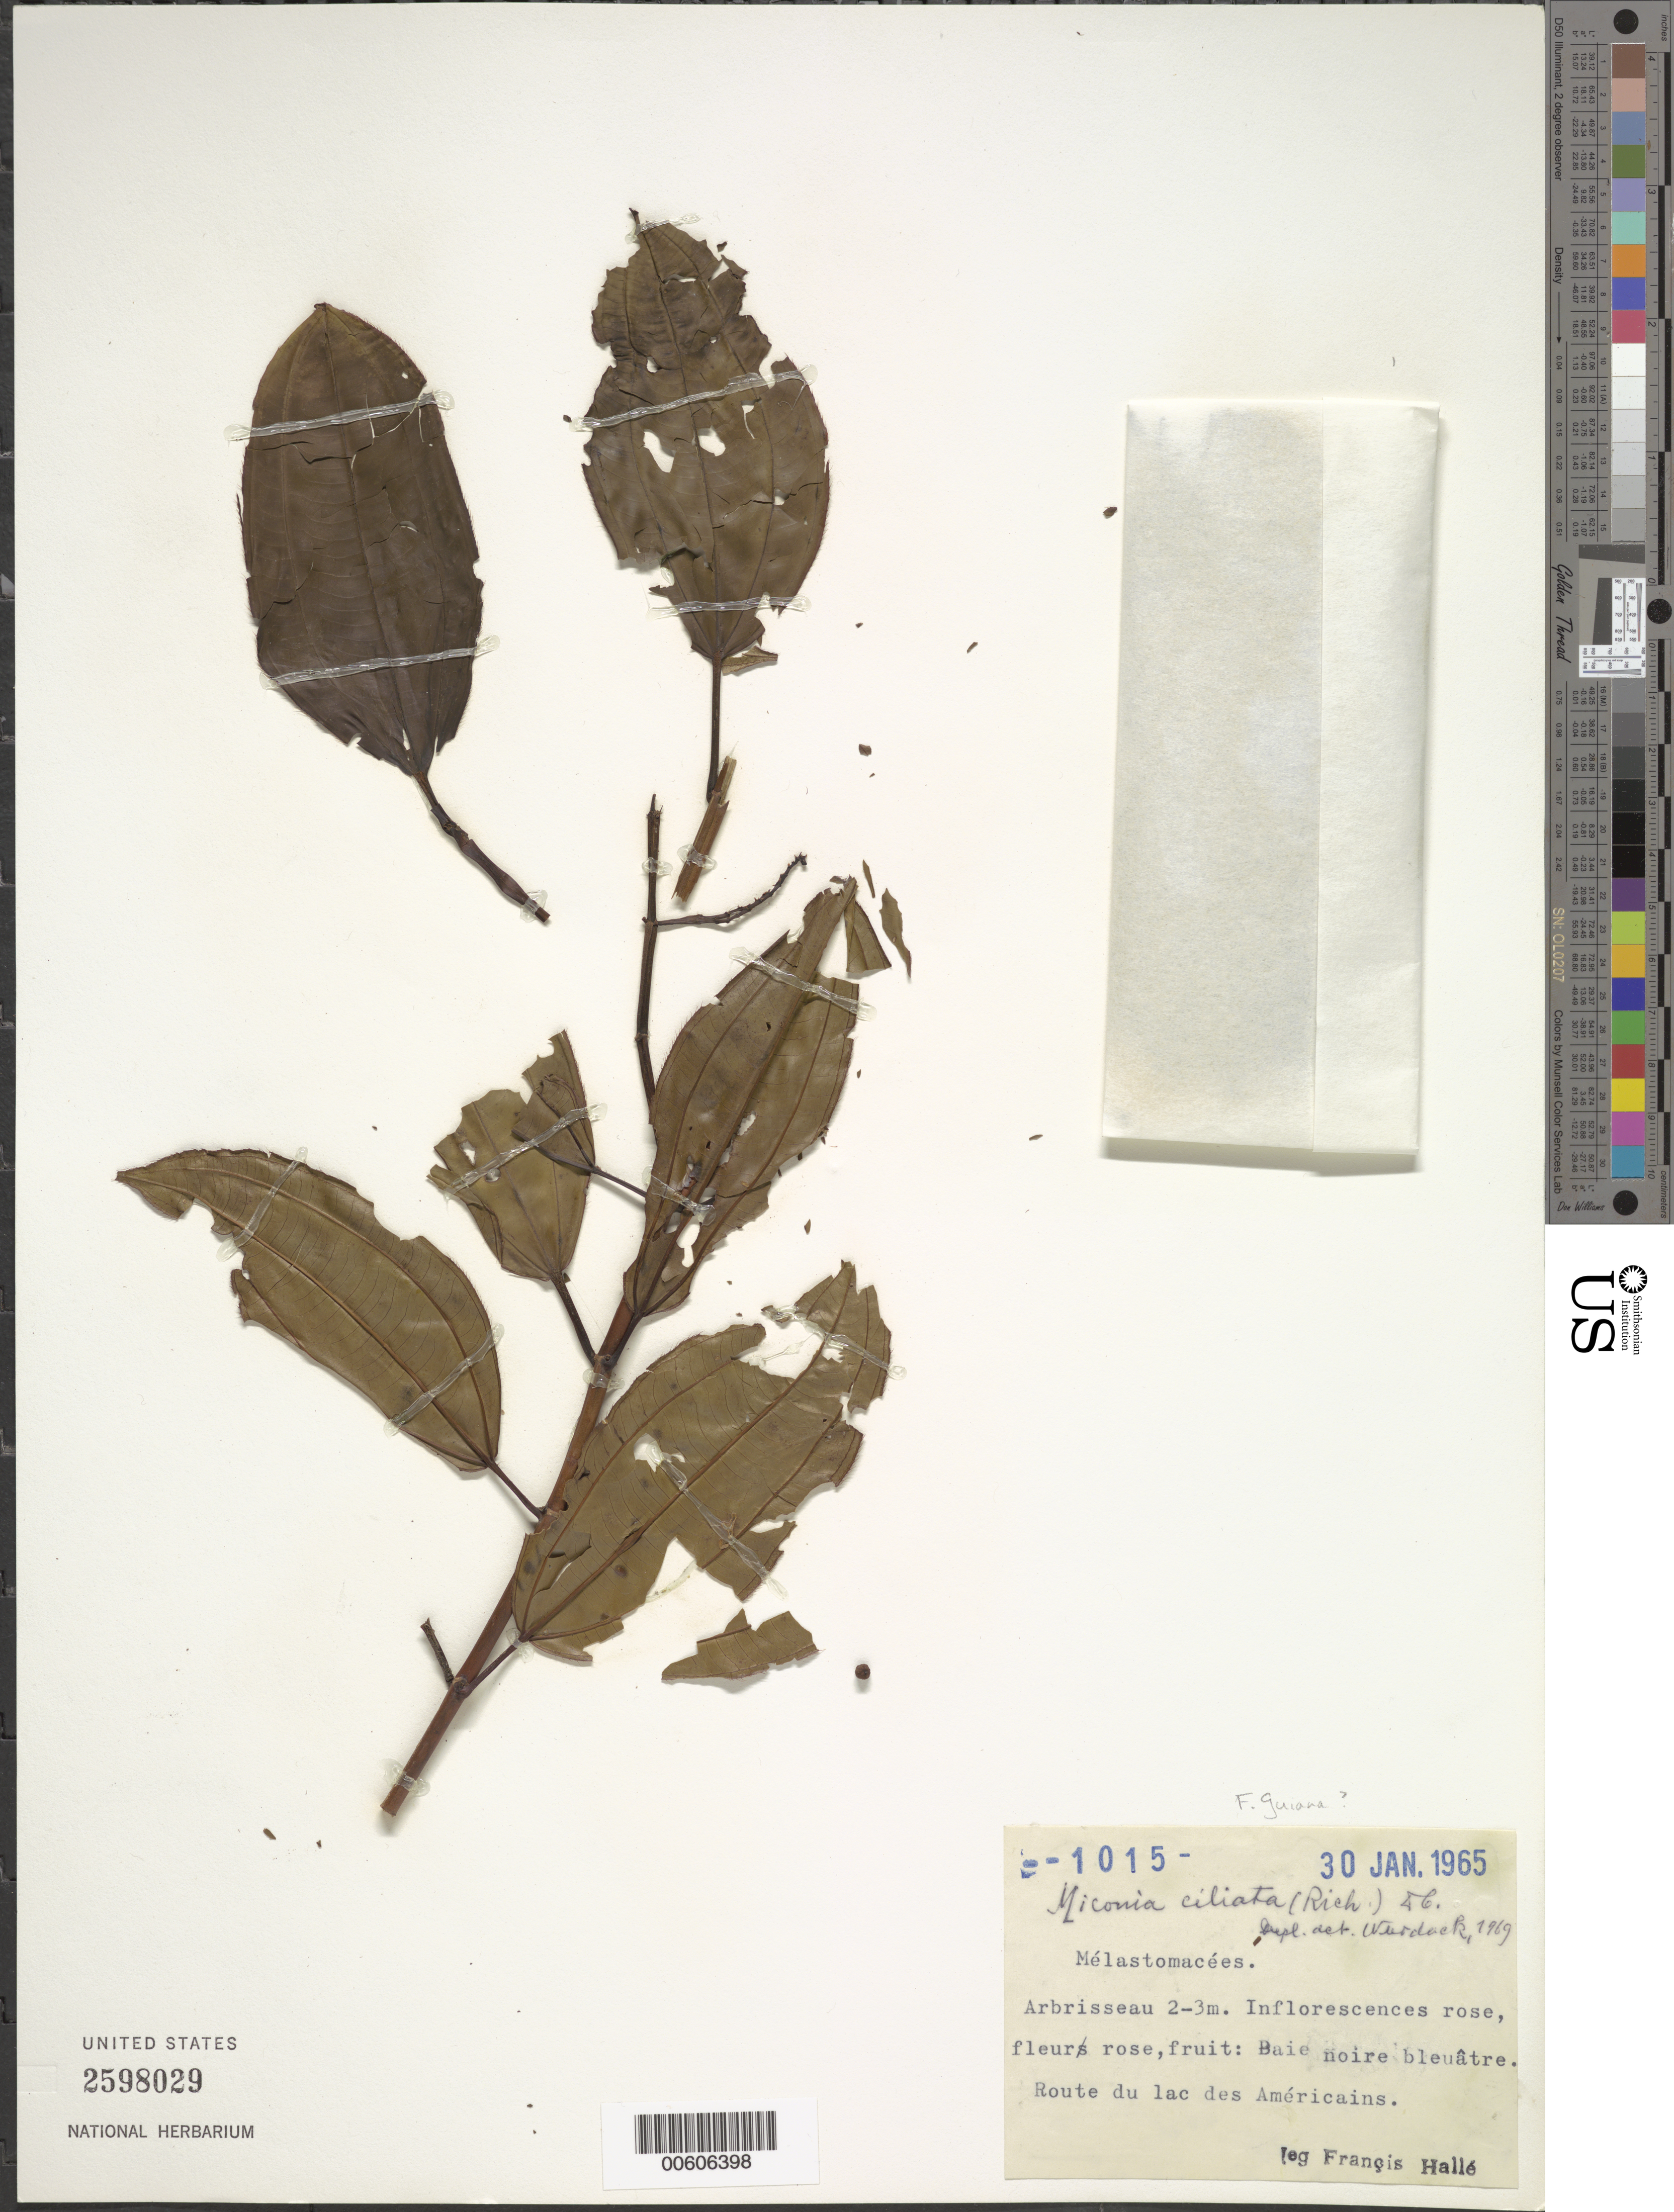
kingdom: Plantae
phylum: Tracheophyta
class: Magnoliopsida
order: Myrtales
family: Melastomataceae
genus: Miconia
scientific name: Miconia ciliata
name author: (Rich.) DC.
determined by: Wurdack, John J., (US), US (UNITED STATES)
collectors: F. Hallé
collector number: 1015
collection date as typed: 30-Jan-65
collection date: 1965-01-30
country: French Guiana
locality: Route du Lac des Américains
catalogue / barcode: US 2598029